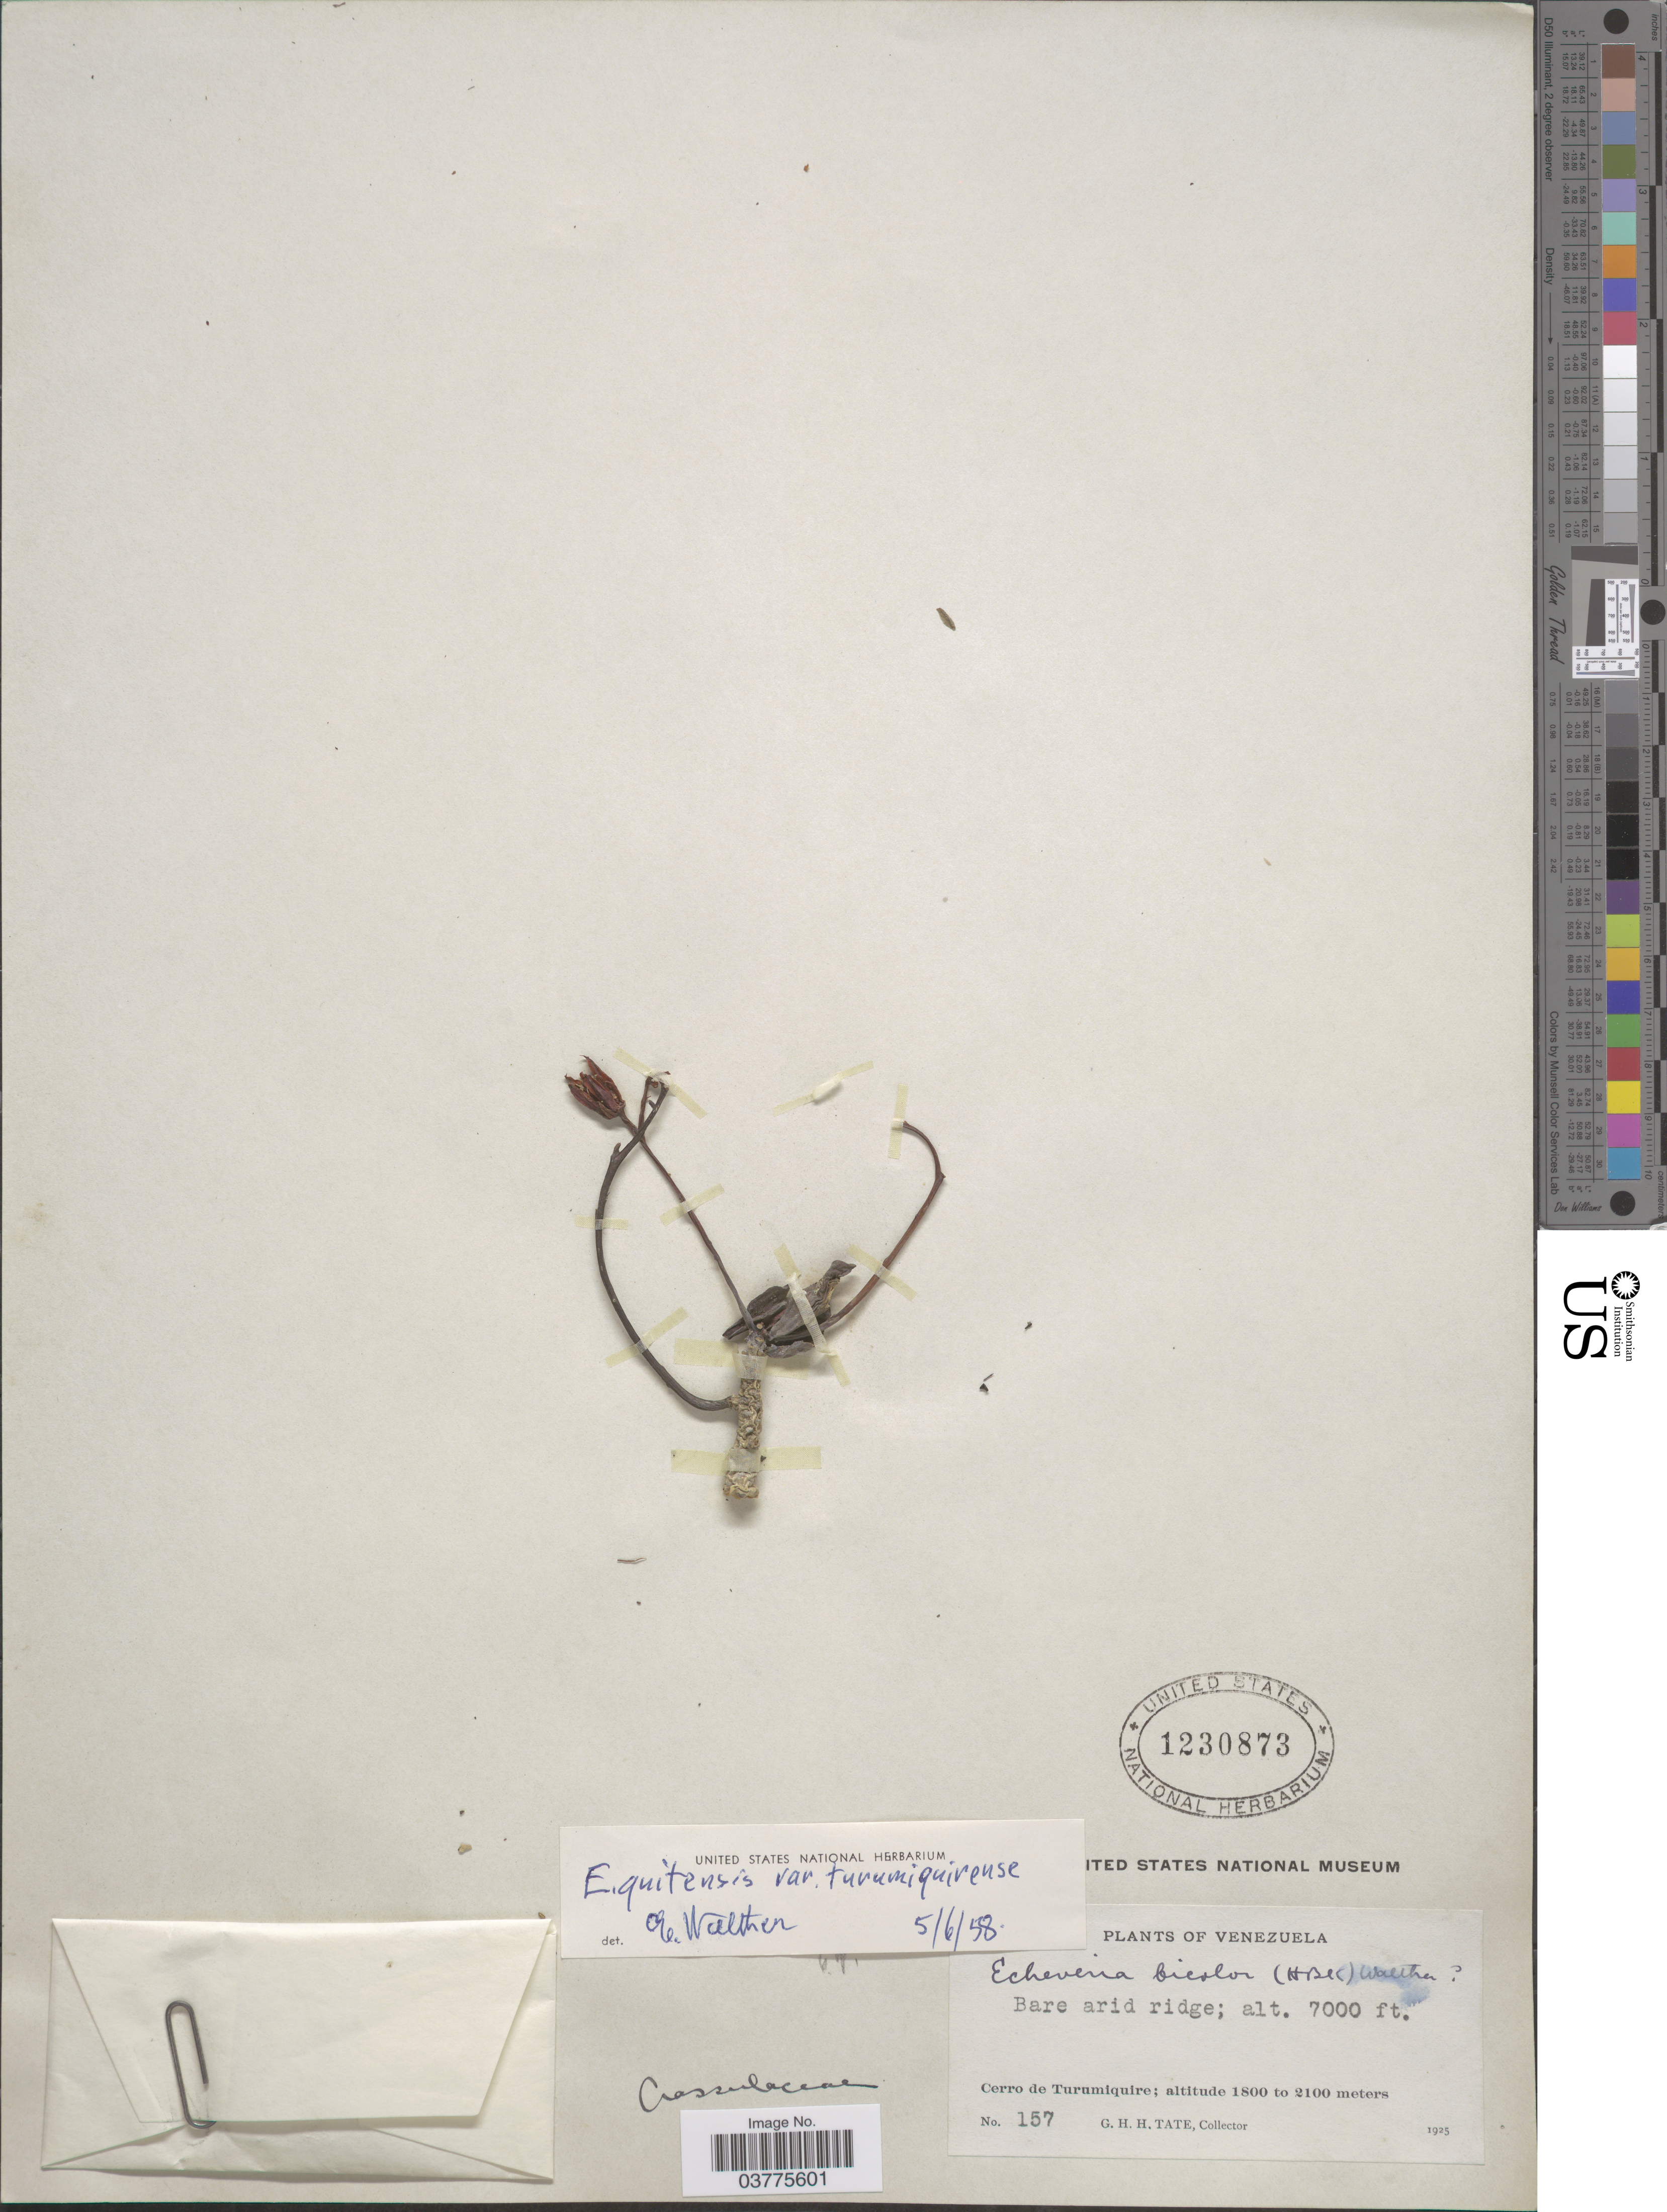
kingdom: Plantae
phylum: Tracheophyta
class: Magnoliopsida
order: Saxifragales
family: Crassulaceae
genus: Echeveria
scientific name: Echeveria quitensis var. turumiquirense E. Walther, ined.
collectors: G. H. H.Tate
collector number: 157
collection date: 1925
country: Venezuela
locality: Cerro de Turumiquire.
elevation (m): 1800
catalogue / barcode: US 1230873